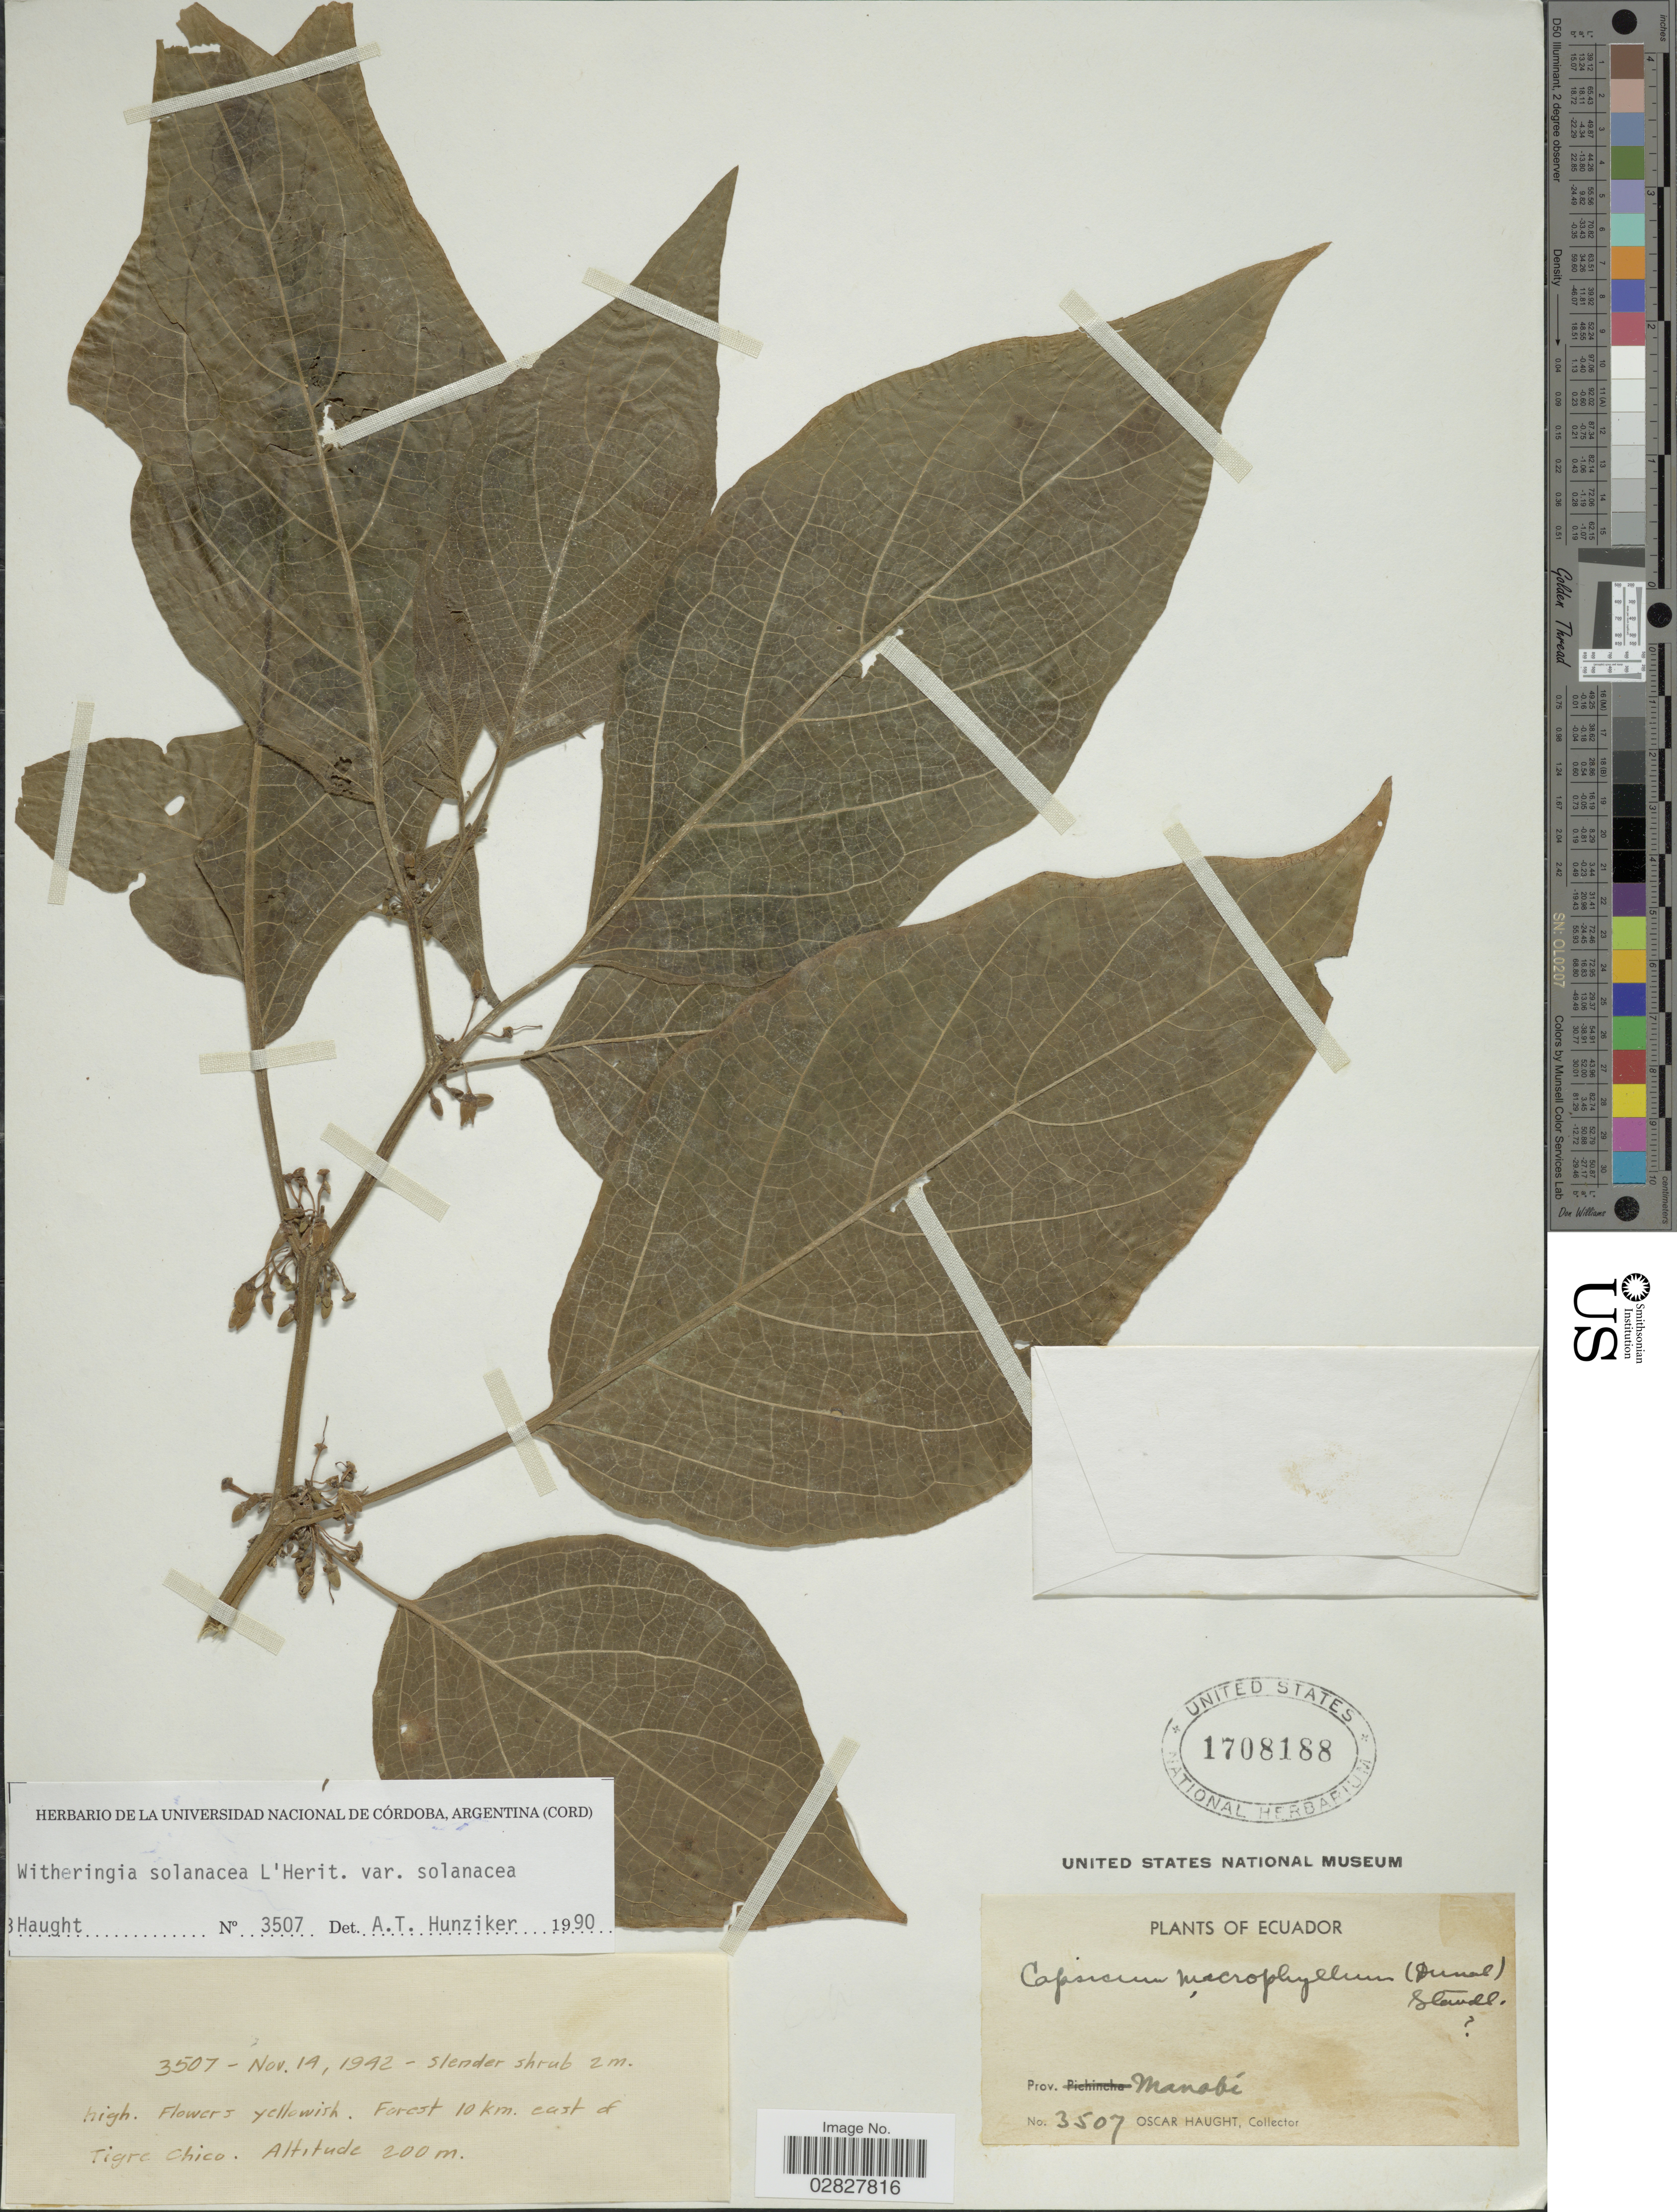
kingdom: Plantae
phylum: Tracheophyta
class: Magnoliopsida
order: Solanales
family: Solanaceae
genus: Witheringia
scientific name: Witheringia solanacea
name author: L'Hér.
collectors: O. Haught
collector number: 3507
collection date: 1942-11-14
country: Ecuador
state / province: Manabí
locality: Prov. Manabí, Forest 10 km. east of Tigre Chico.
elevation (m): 200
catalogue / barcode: US 1708188